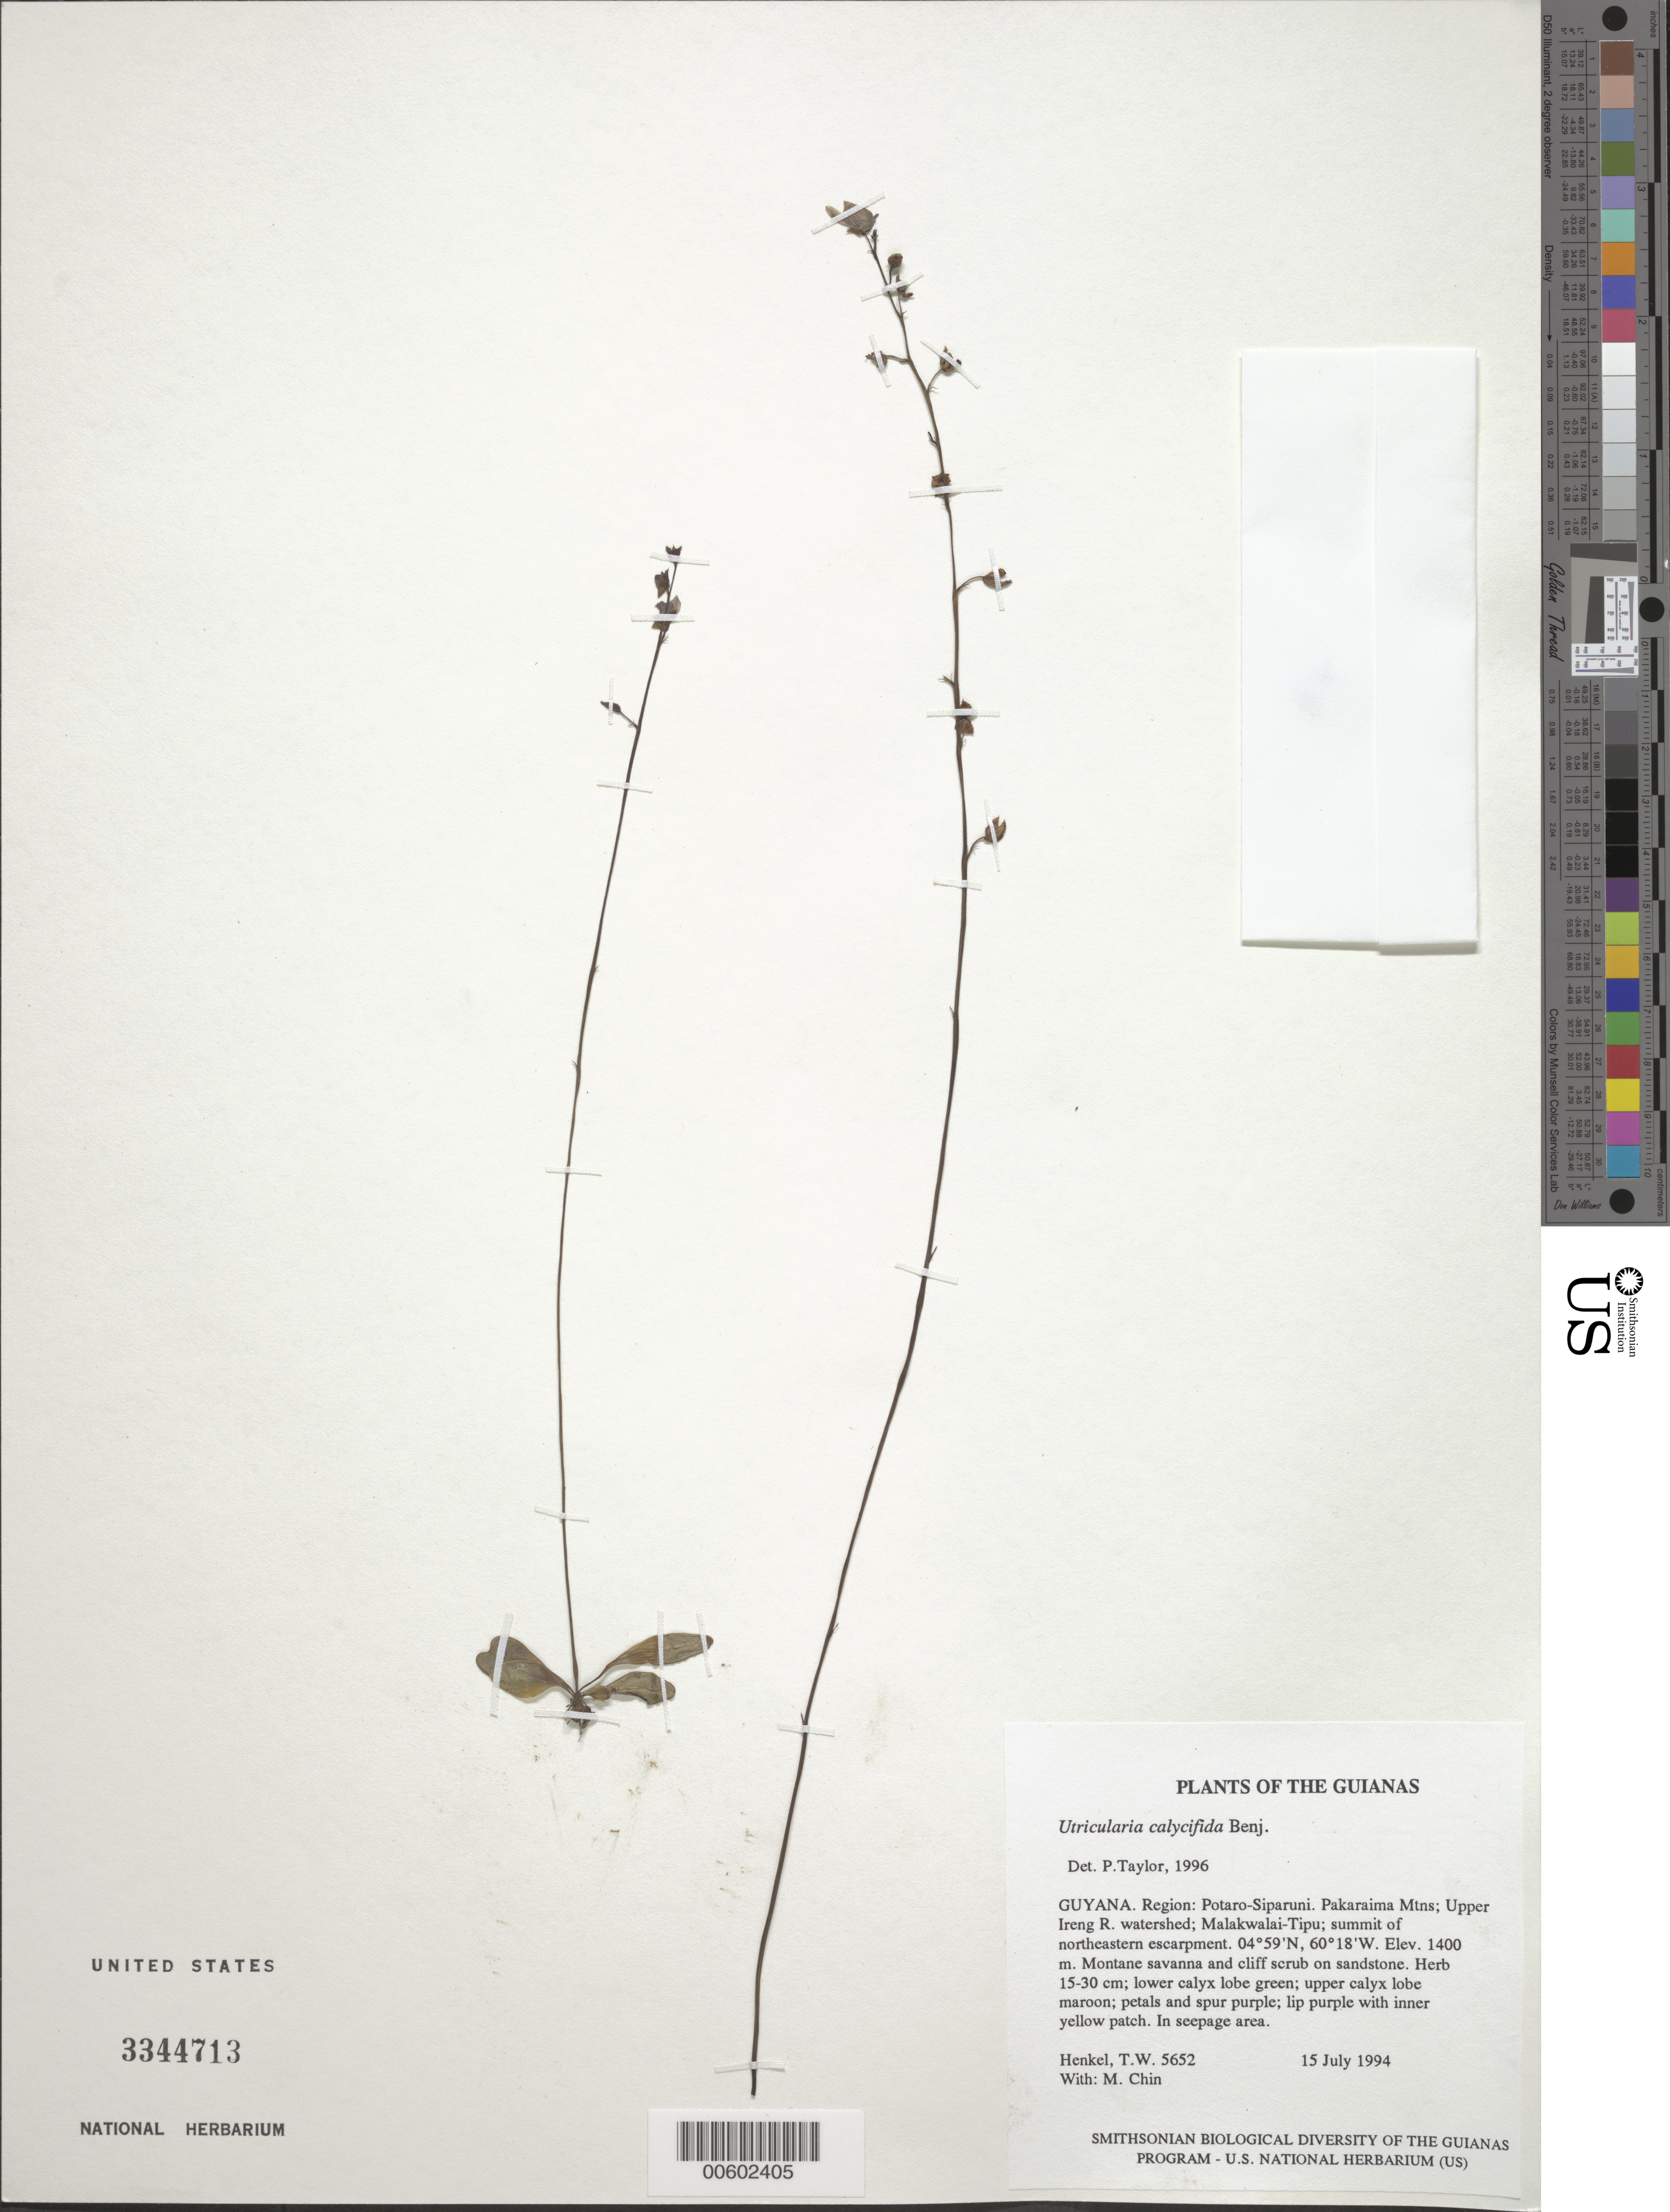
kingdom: Plantae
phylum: Tracheophyta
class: Magnoliopsida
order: Lamiales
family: Lentibulariaceae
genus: Utricularia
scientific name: Utricularia calycifida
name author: Benj.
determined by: Taylor, P.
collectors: T. Henkel & M. Chin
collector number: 5652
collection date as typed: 15 July 1994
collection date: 1994-07-15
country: Guyana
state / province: Potaro-Siparuni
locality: Pakaraima Mtns; Upper Ireng R. watershed; Malakwalai-Tipu; summit of northeastern escarpment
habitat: Montane savanna and cliff scrub on sandstone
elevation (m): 1400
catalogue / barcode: US 3344713